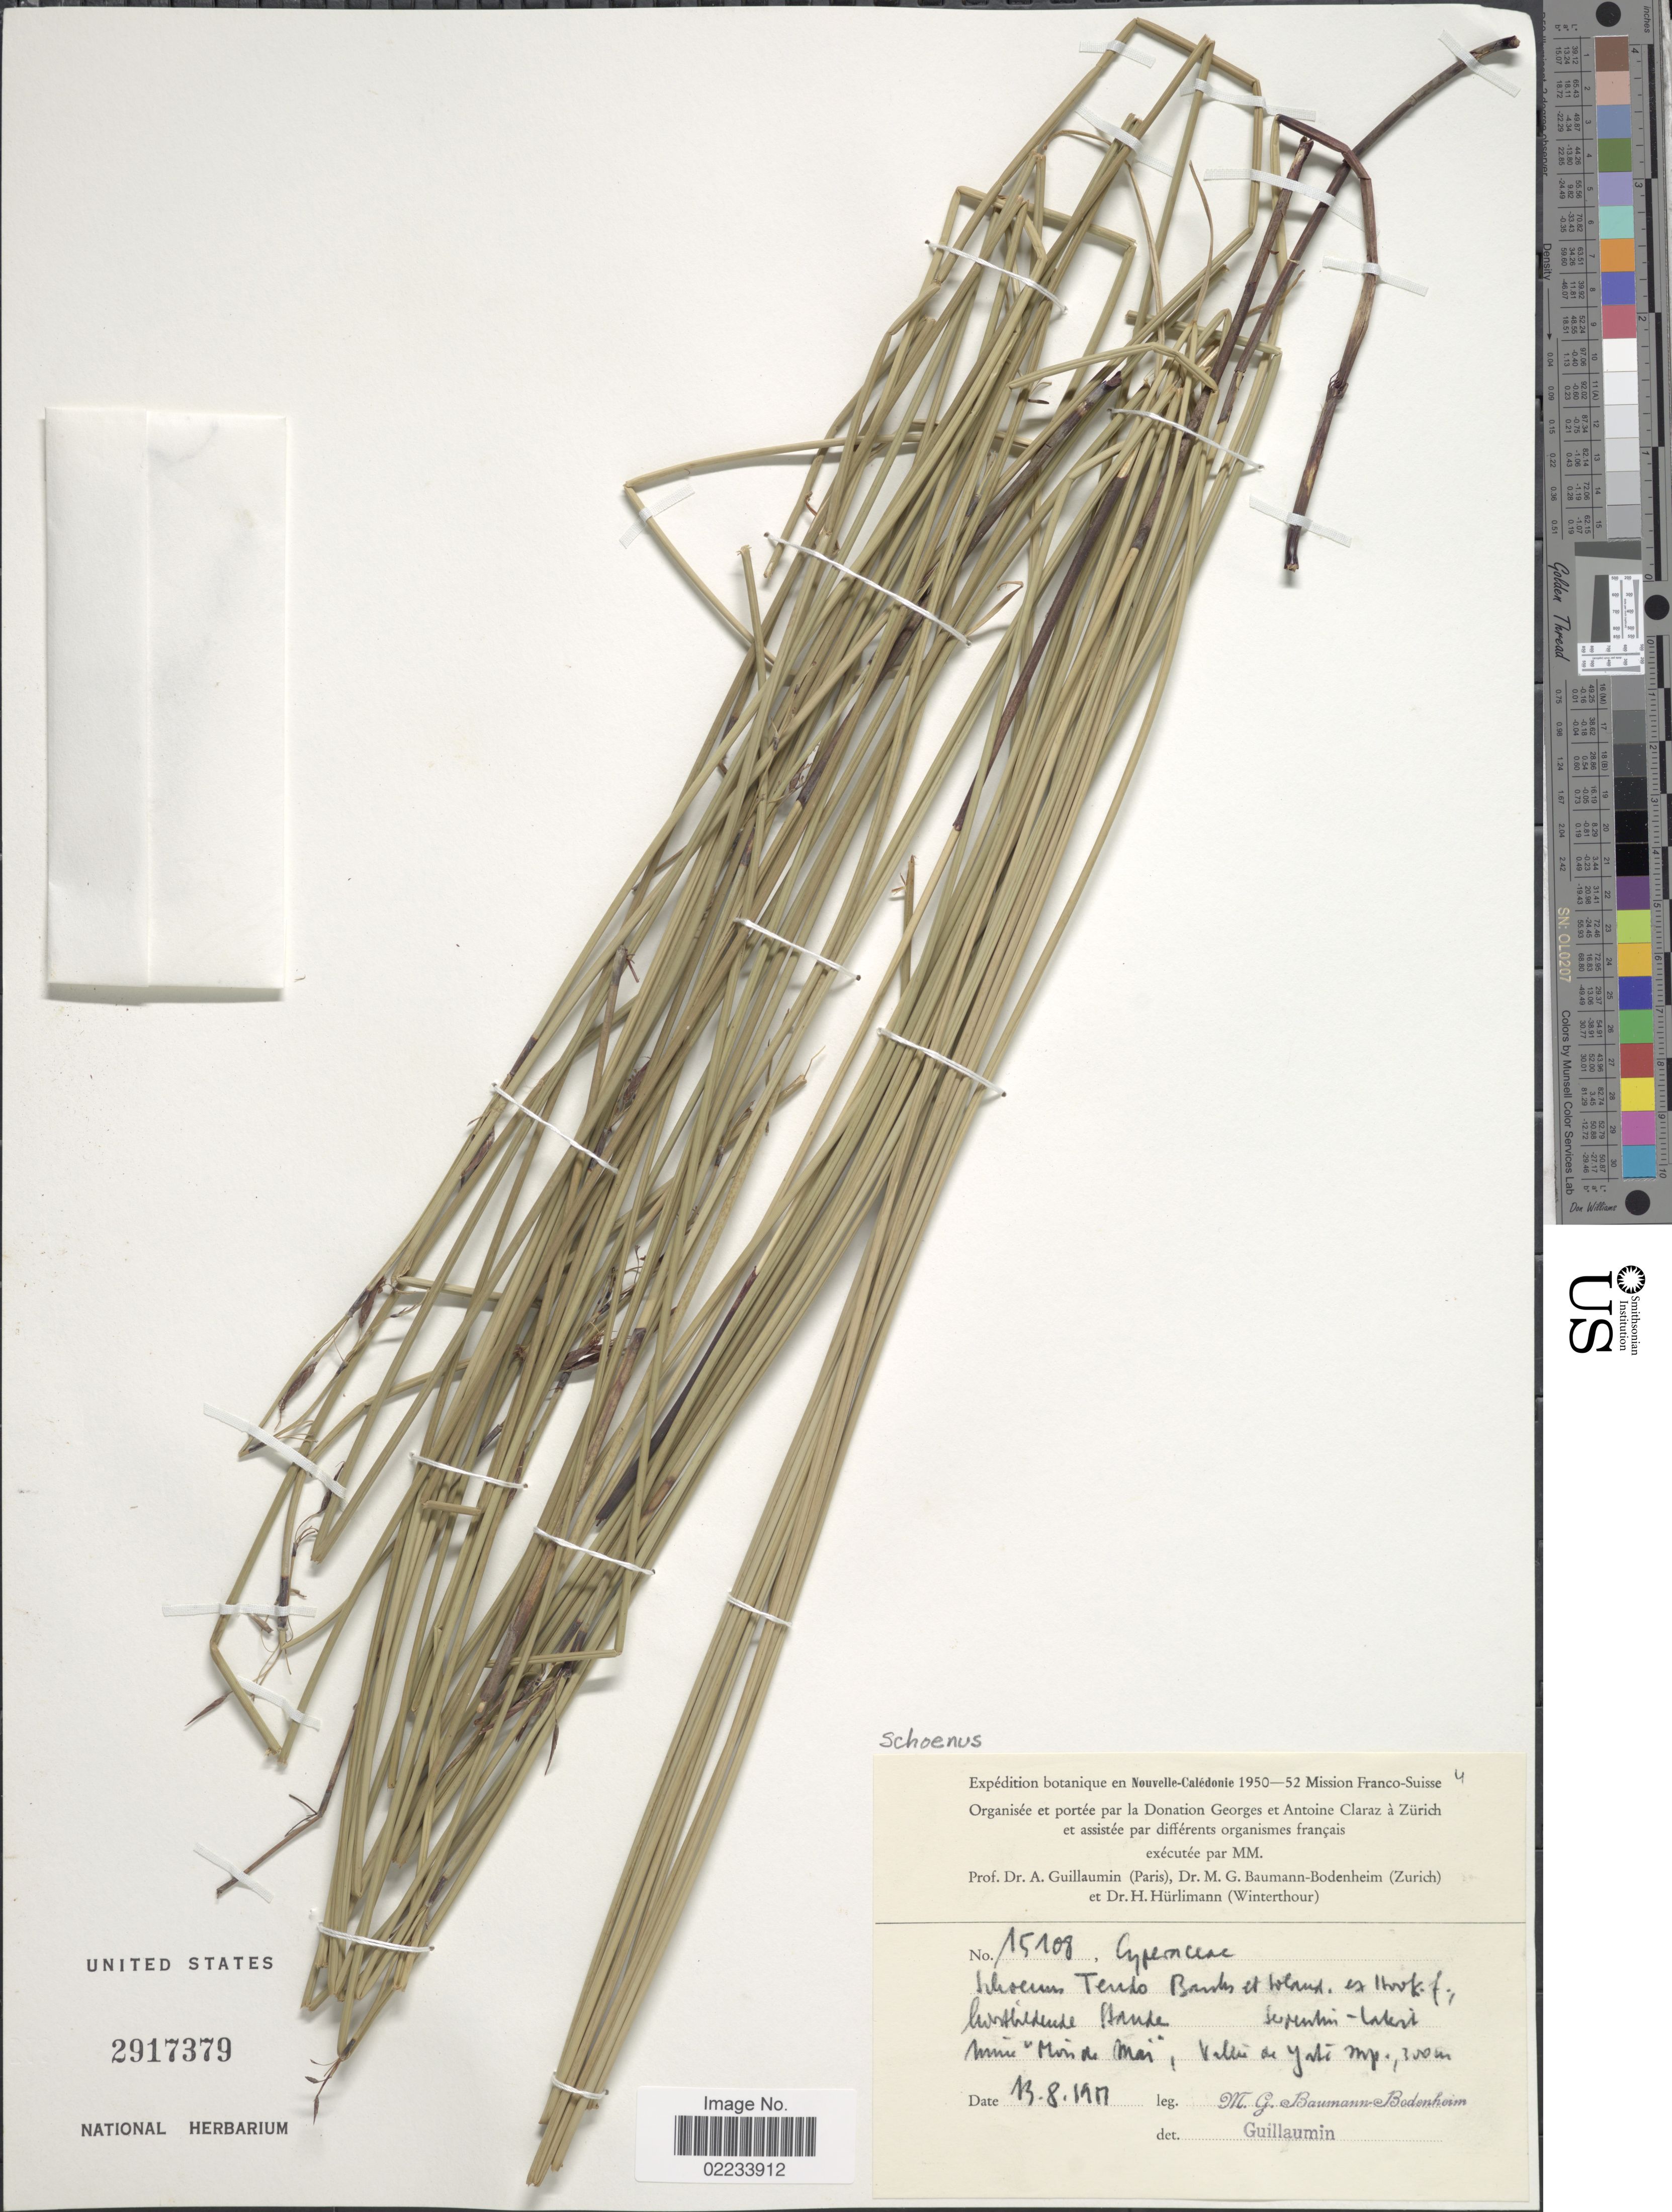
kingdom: Plantae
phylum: Tracheophyta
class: Liliopsida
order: Poales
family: Cyperaceae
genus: Schoenus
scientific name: Schoenus tendo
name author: (Hook. f.) Hook. f.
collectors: M. G. Baumann-Bodenheim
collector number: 15108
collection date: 1917-08-13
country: New Caledonia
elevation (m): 300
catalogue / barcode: US 2917379